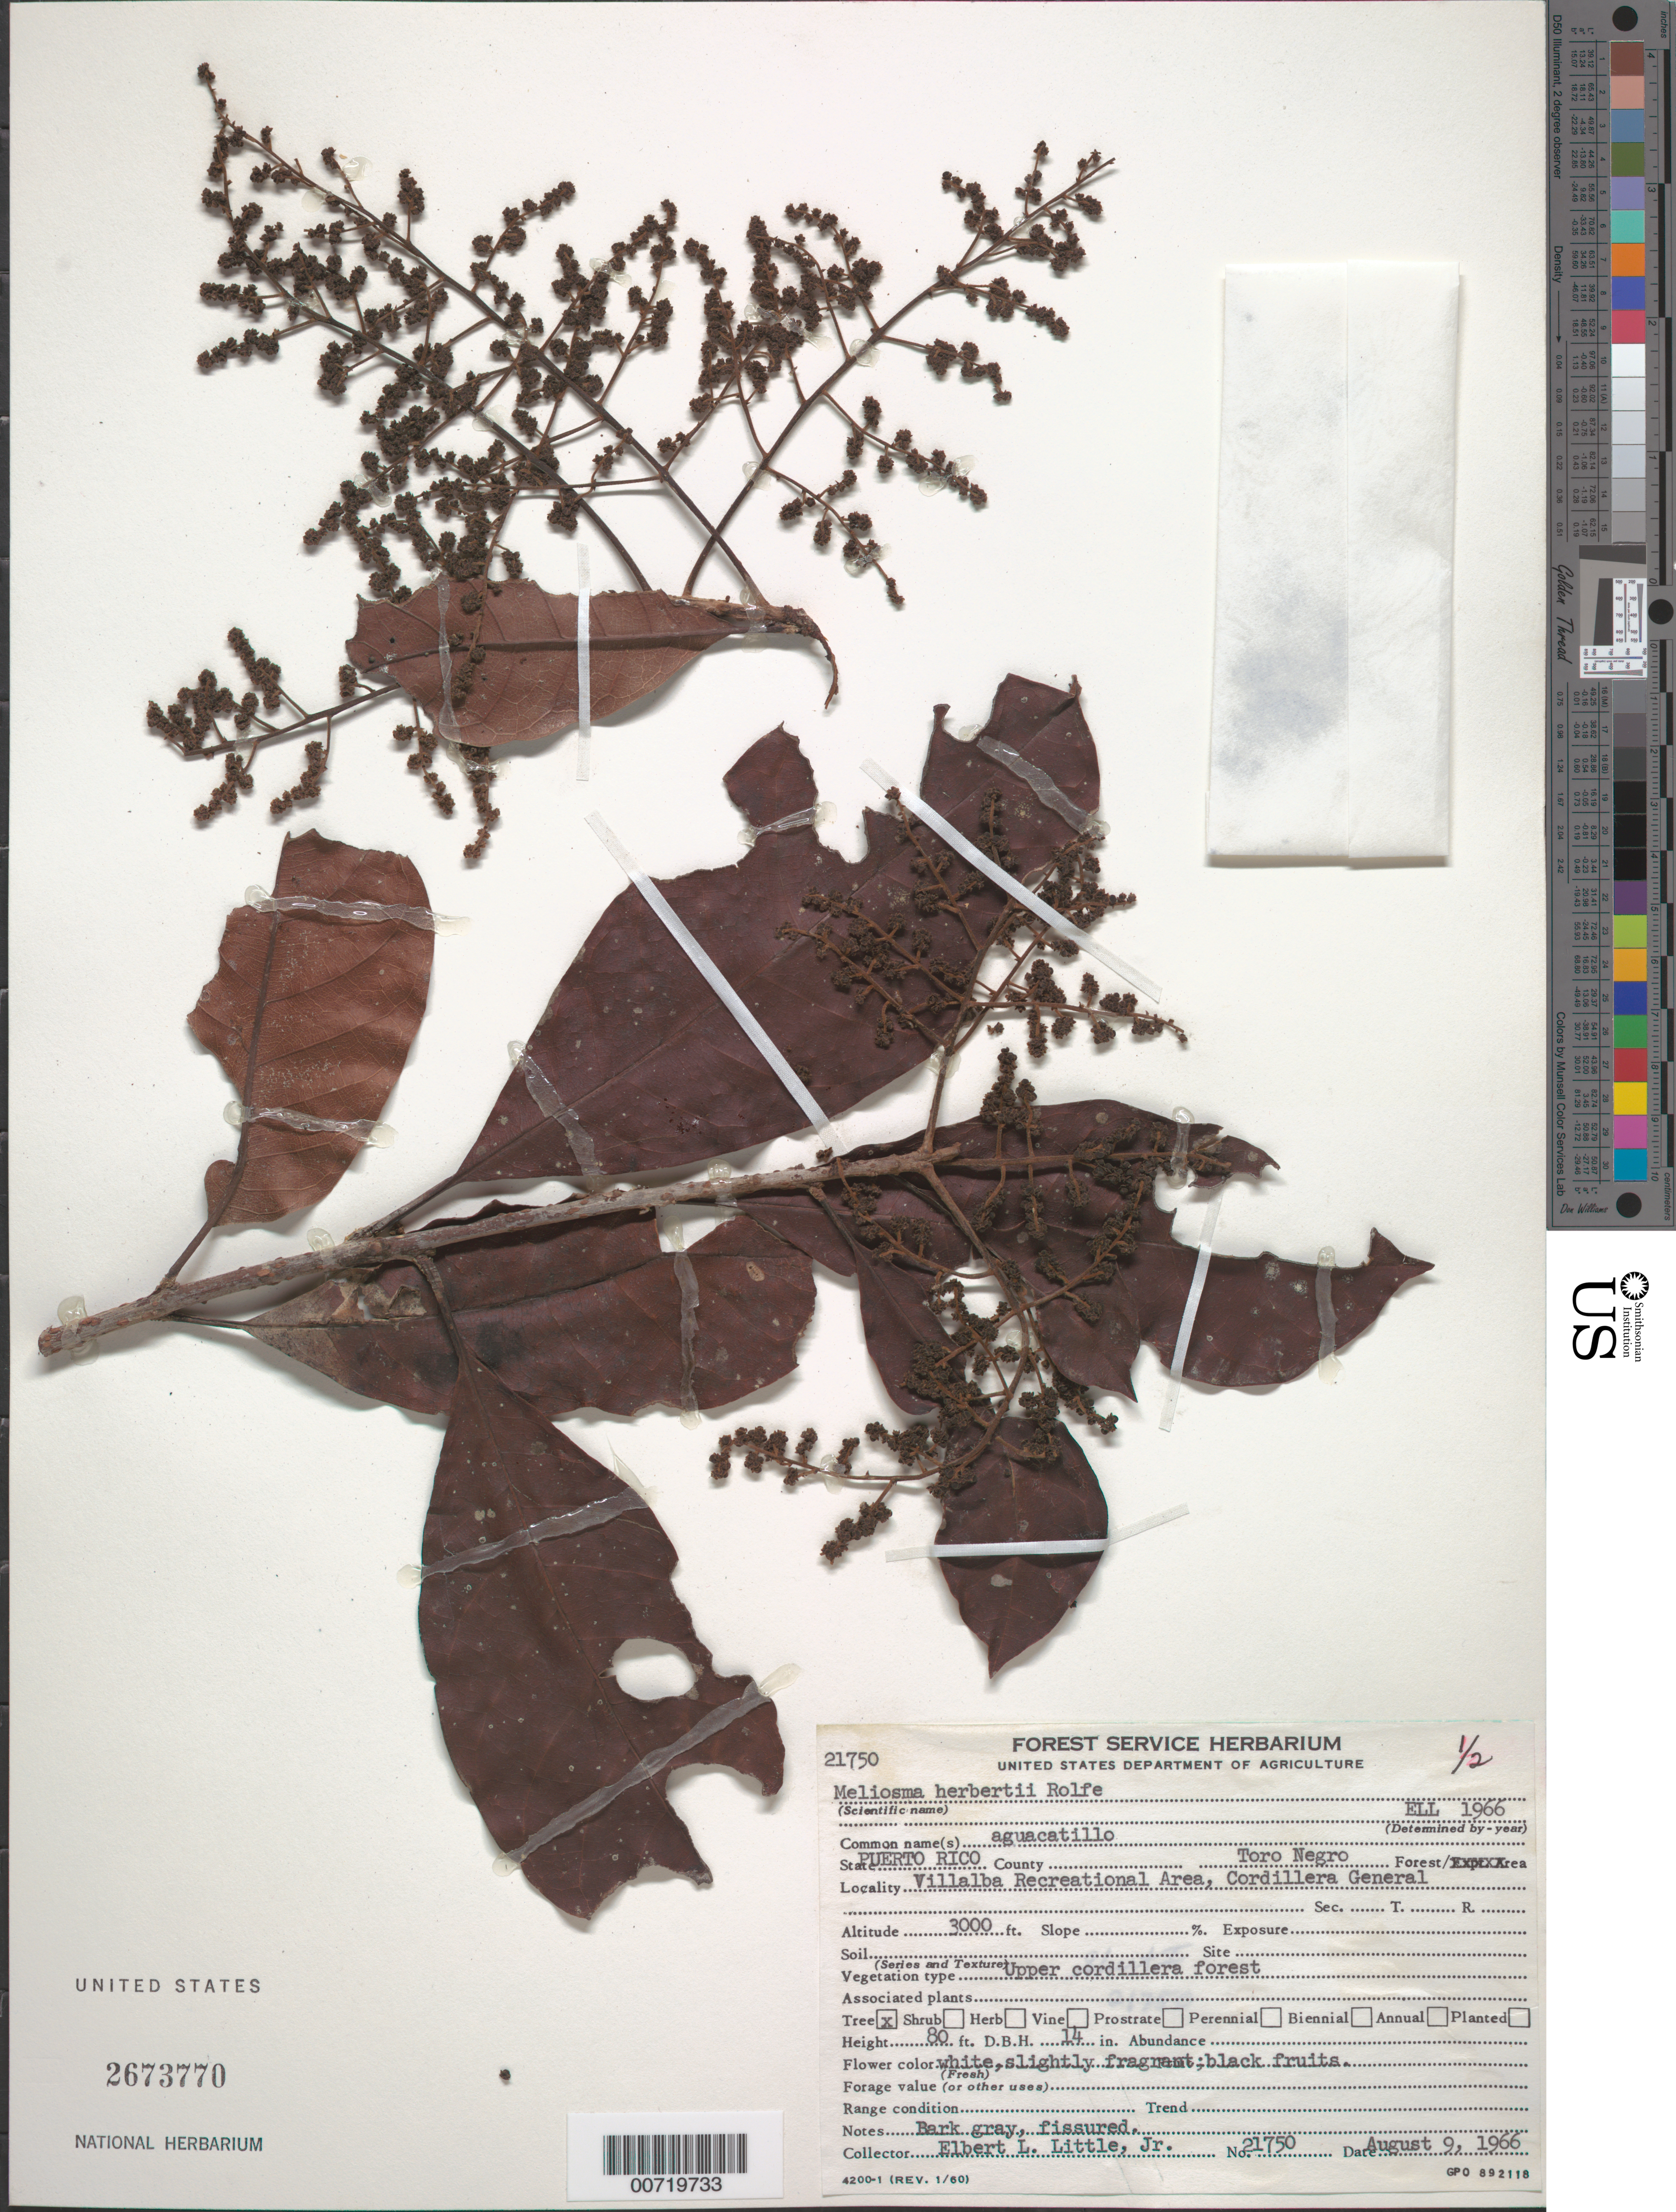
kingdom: Plantae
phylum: Tracheophyta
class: Magnoliopsida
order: Proteales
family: Sabiaceae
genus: Meliosma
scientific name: Meliosma herbertii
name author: Rolfe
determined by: Little, Elbert L., Jr., (FSSR), United States Department of Agriculture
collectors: E. L. Little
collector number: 21750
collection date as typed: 09 Aug 1966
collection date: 1966-08-09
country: Puerto Rico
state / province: Villalba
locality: Villalba Recreational Area, Cordillera General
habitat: Upper cordillera forest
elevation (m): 914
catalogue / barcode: US 2673770